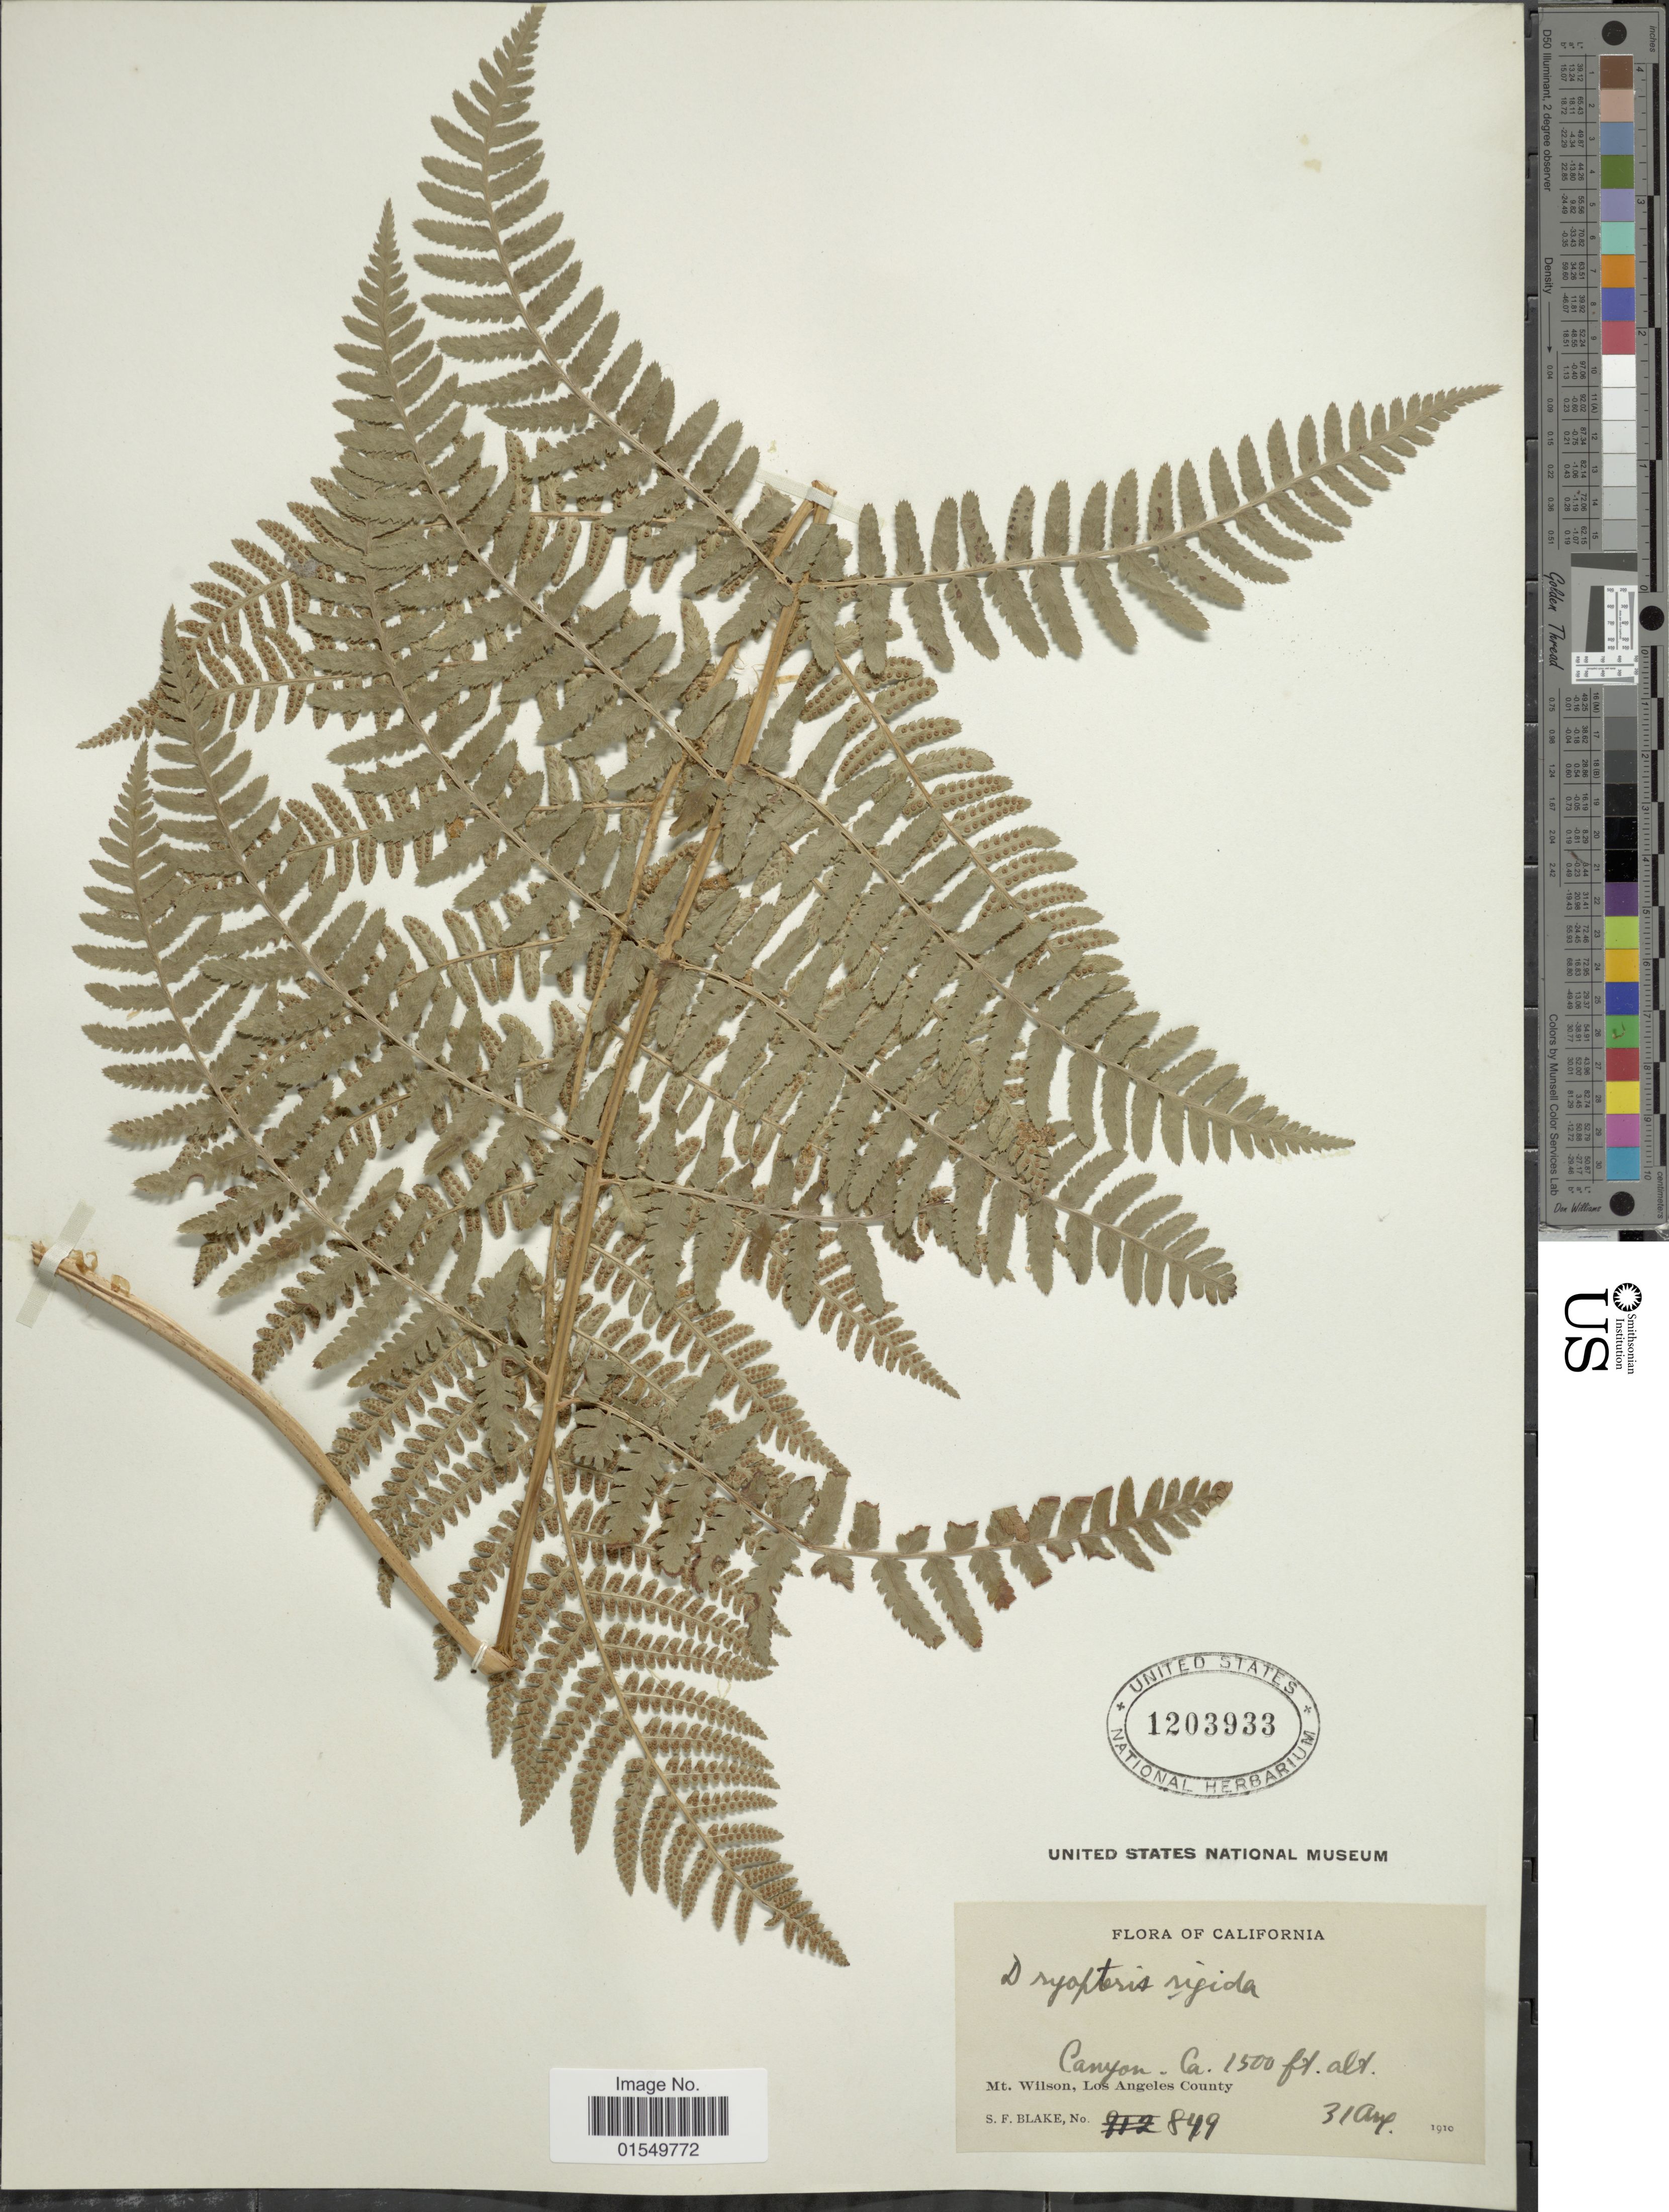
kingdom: Plantae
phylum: Tracheophyta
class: Polypodiopsida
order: Polypodiales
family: Dryopteridaceae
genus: Dryopteris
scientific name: Dryopteris arguta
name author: (Kaulf.) Maxon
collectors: S. Blake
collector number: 849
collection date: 1910-08-31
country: United States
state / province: California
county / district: Los Angeles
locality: Canyon, Ca. Mt. Wilson, Los Angeles County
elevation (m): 457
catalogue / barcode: US 1203933